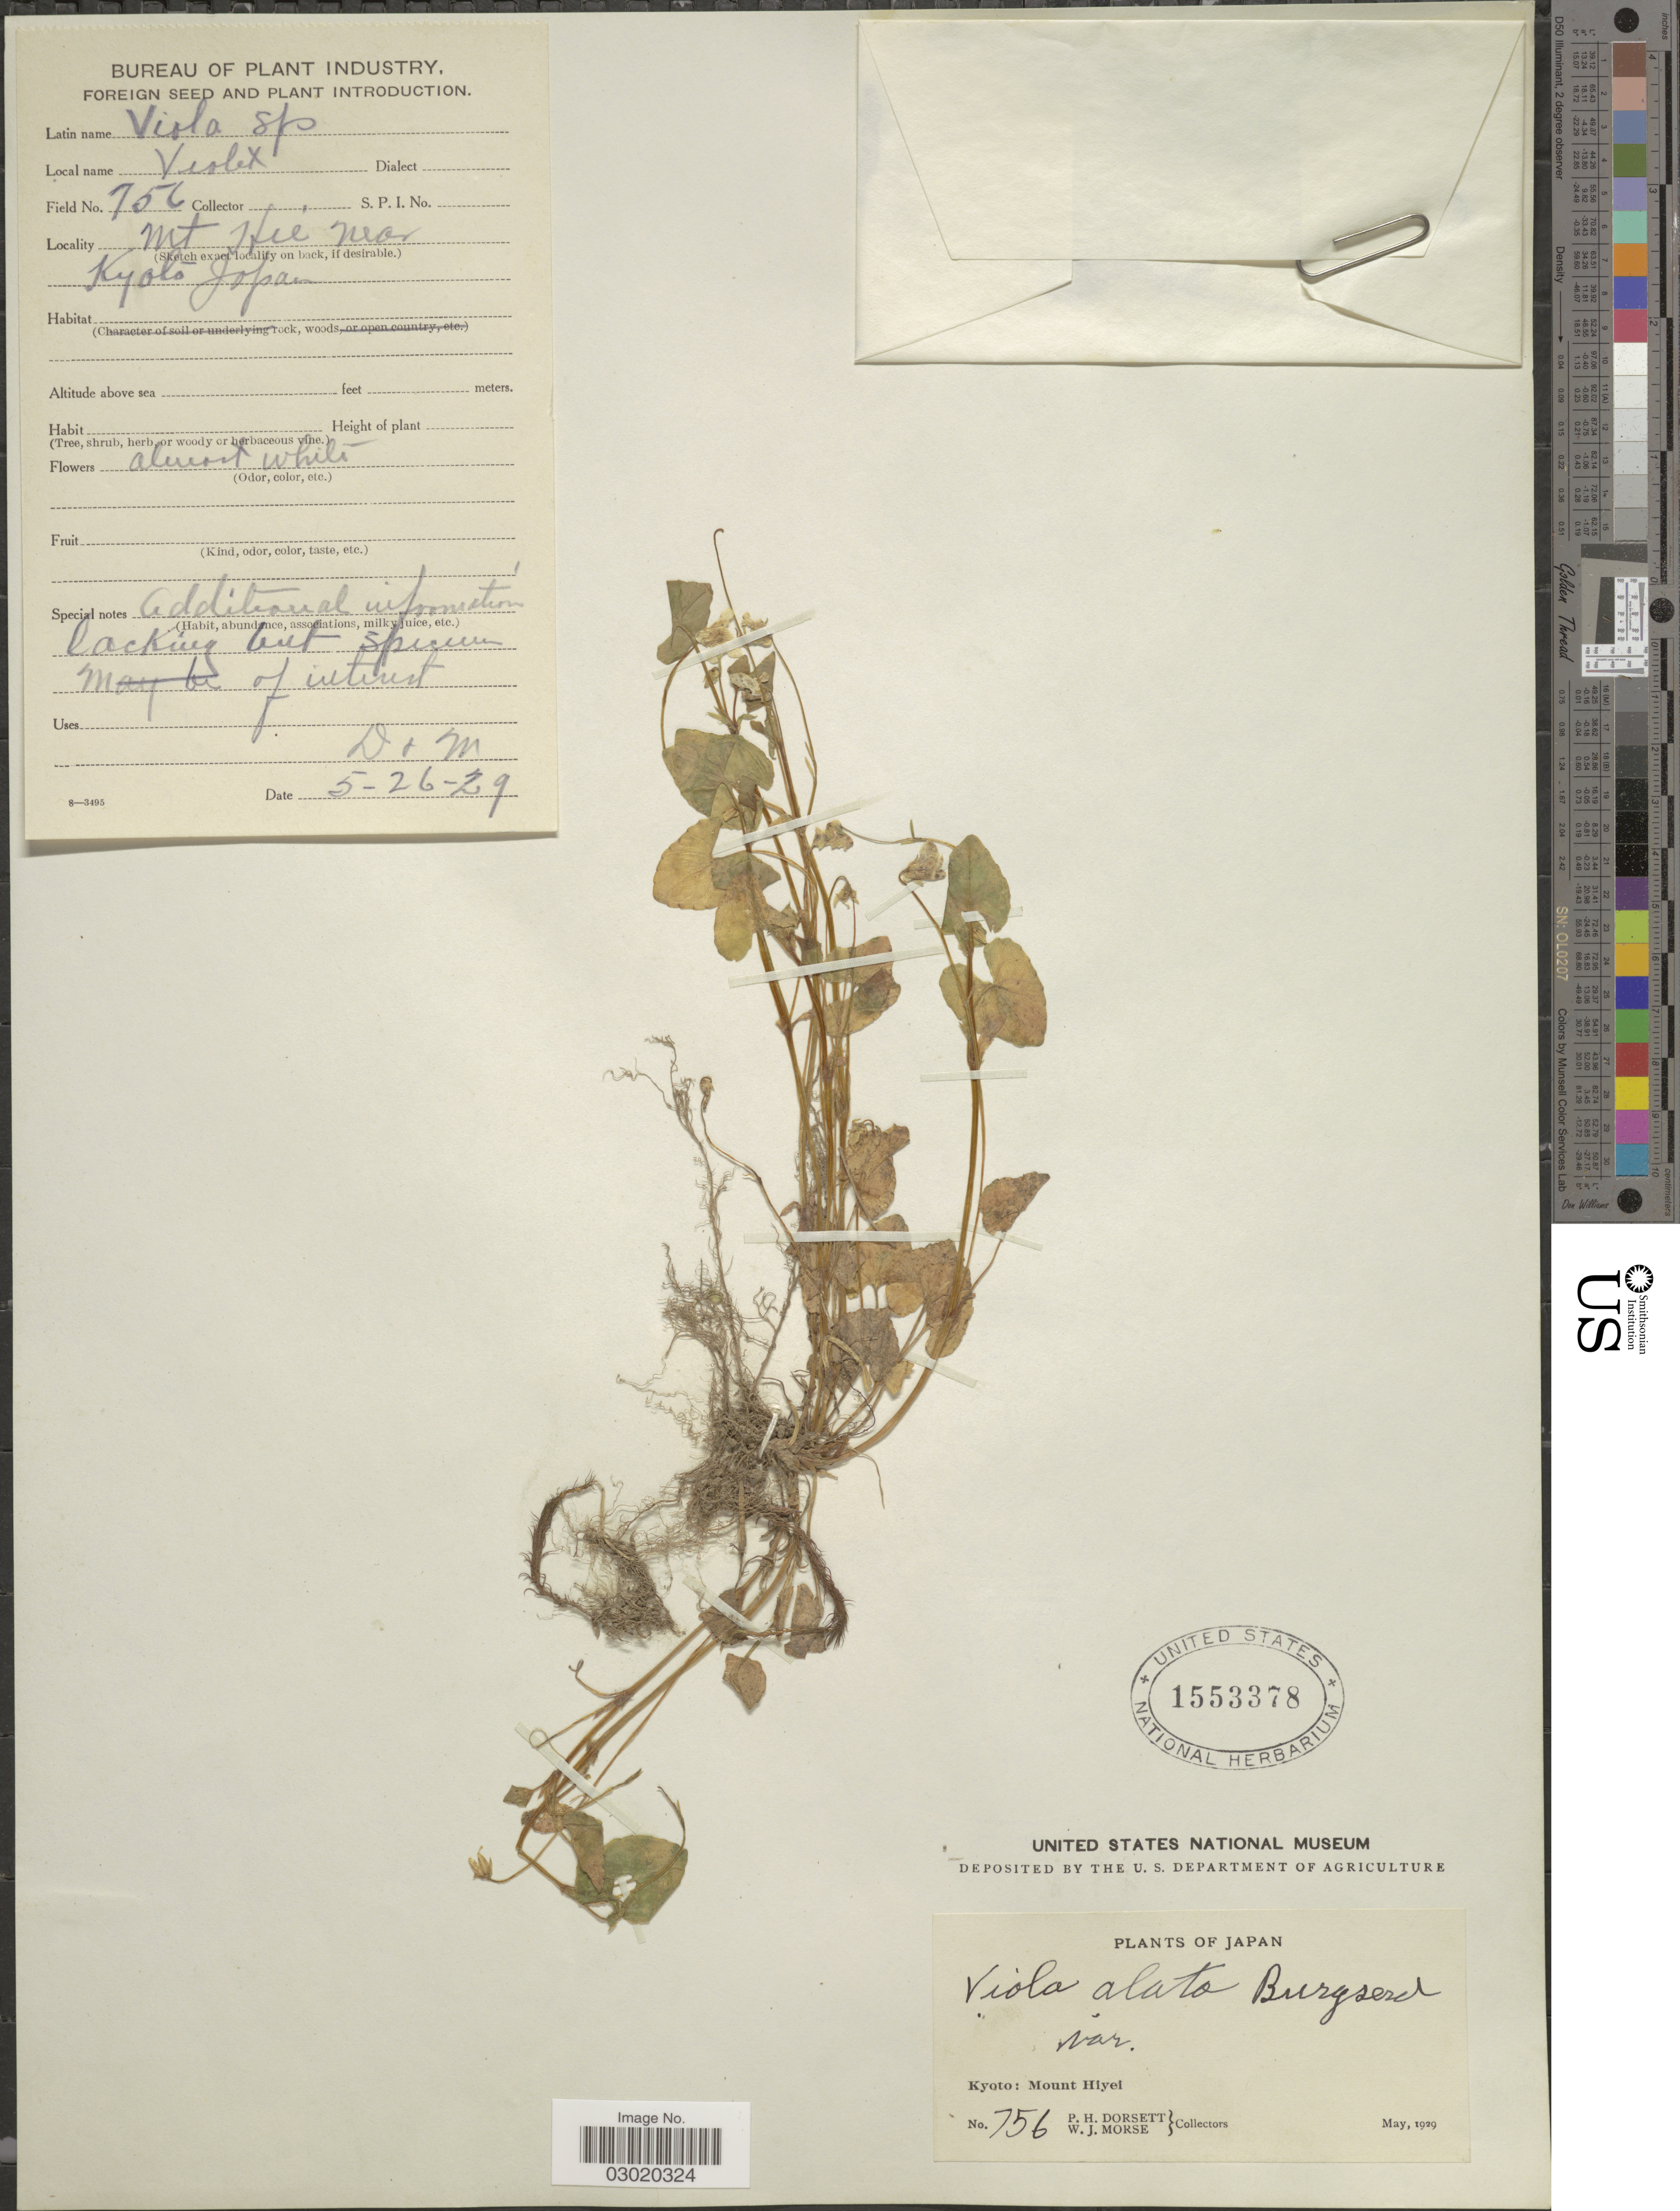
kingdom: Plantae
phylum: Tracheophyta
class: Magnoliopsida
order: Malpighiales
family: Violaceae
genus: Viola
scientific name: Viola verecunda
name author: A. Gray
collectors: P. H. Dorsett & W. J. Morse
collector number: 756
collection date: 1929-05-26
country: Japan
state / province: Kyoto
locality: Mount Hiyei. Mt Hié near Kyoto Japan.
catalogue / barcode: US 1553378